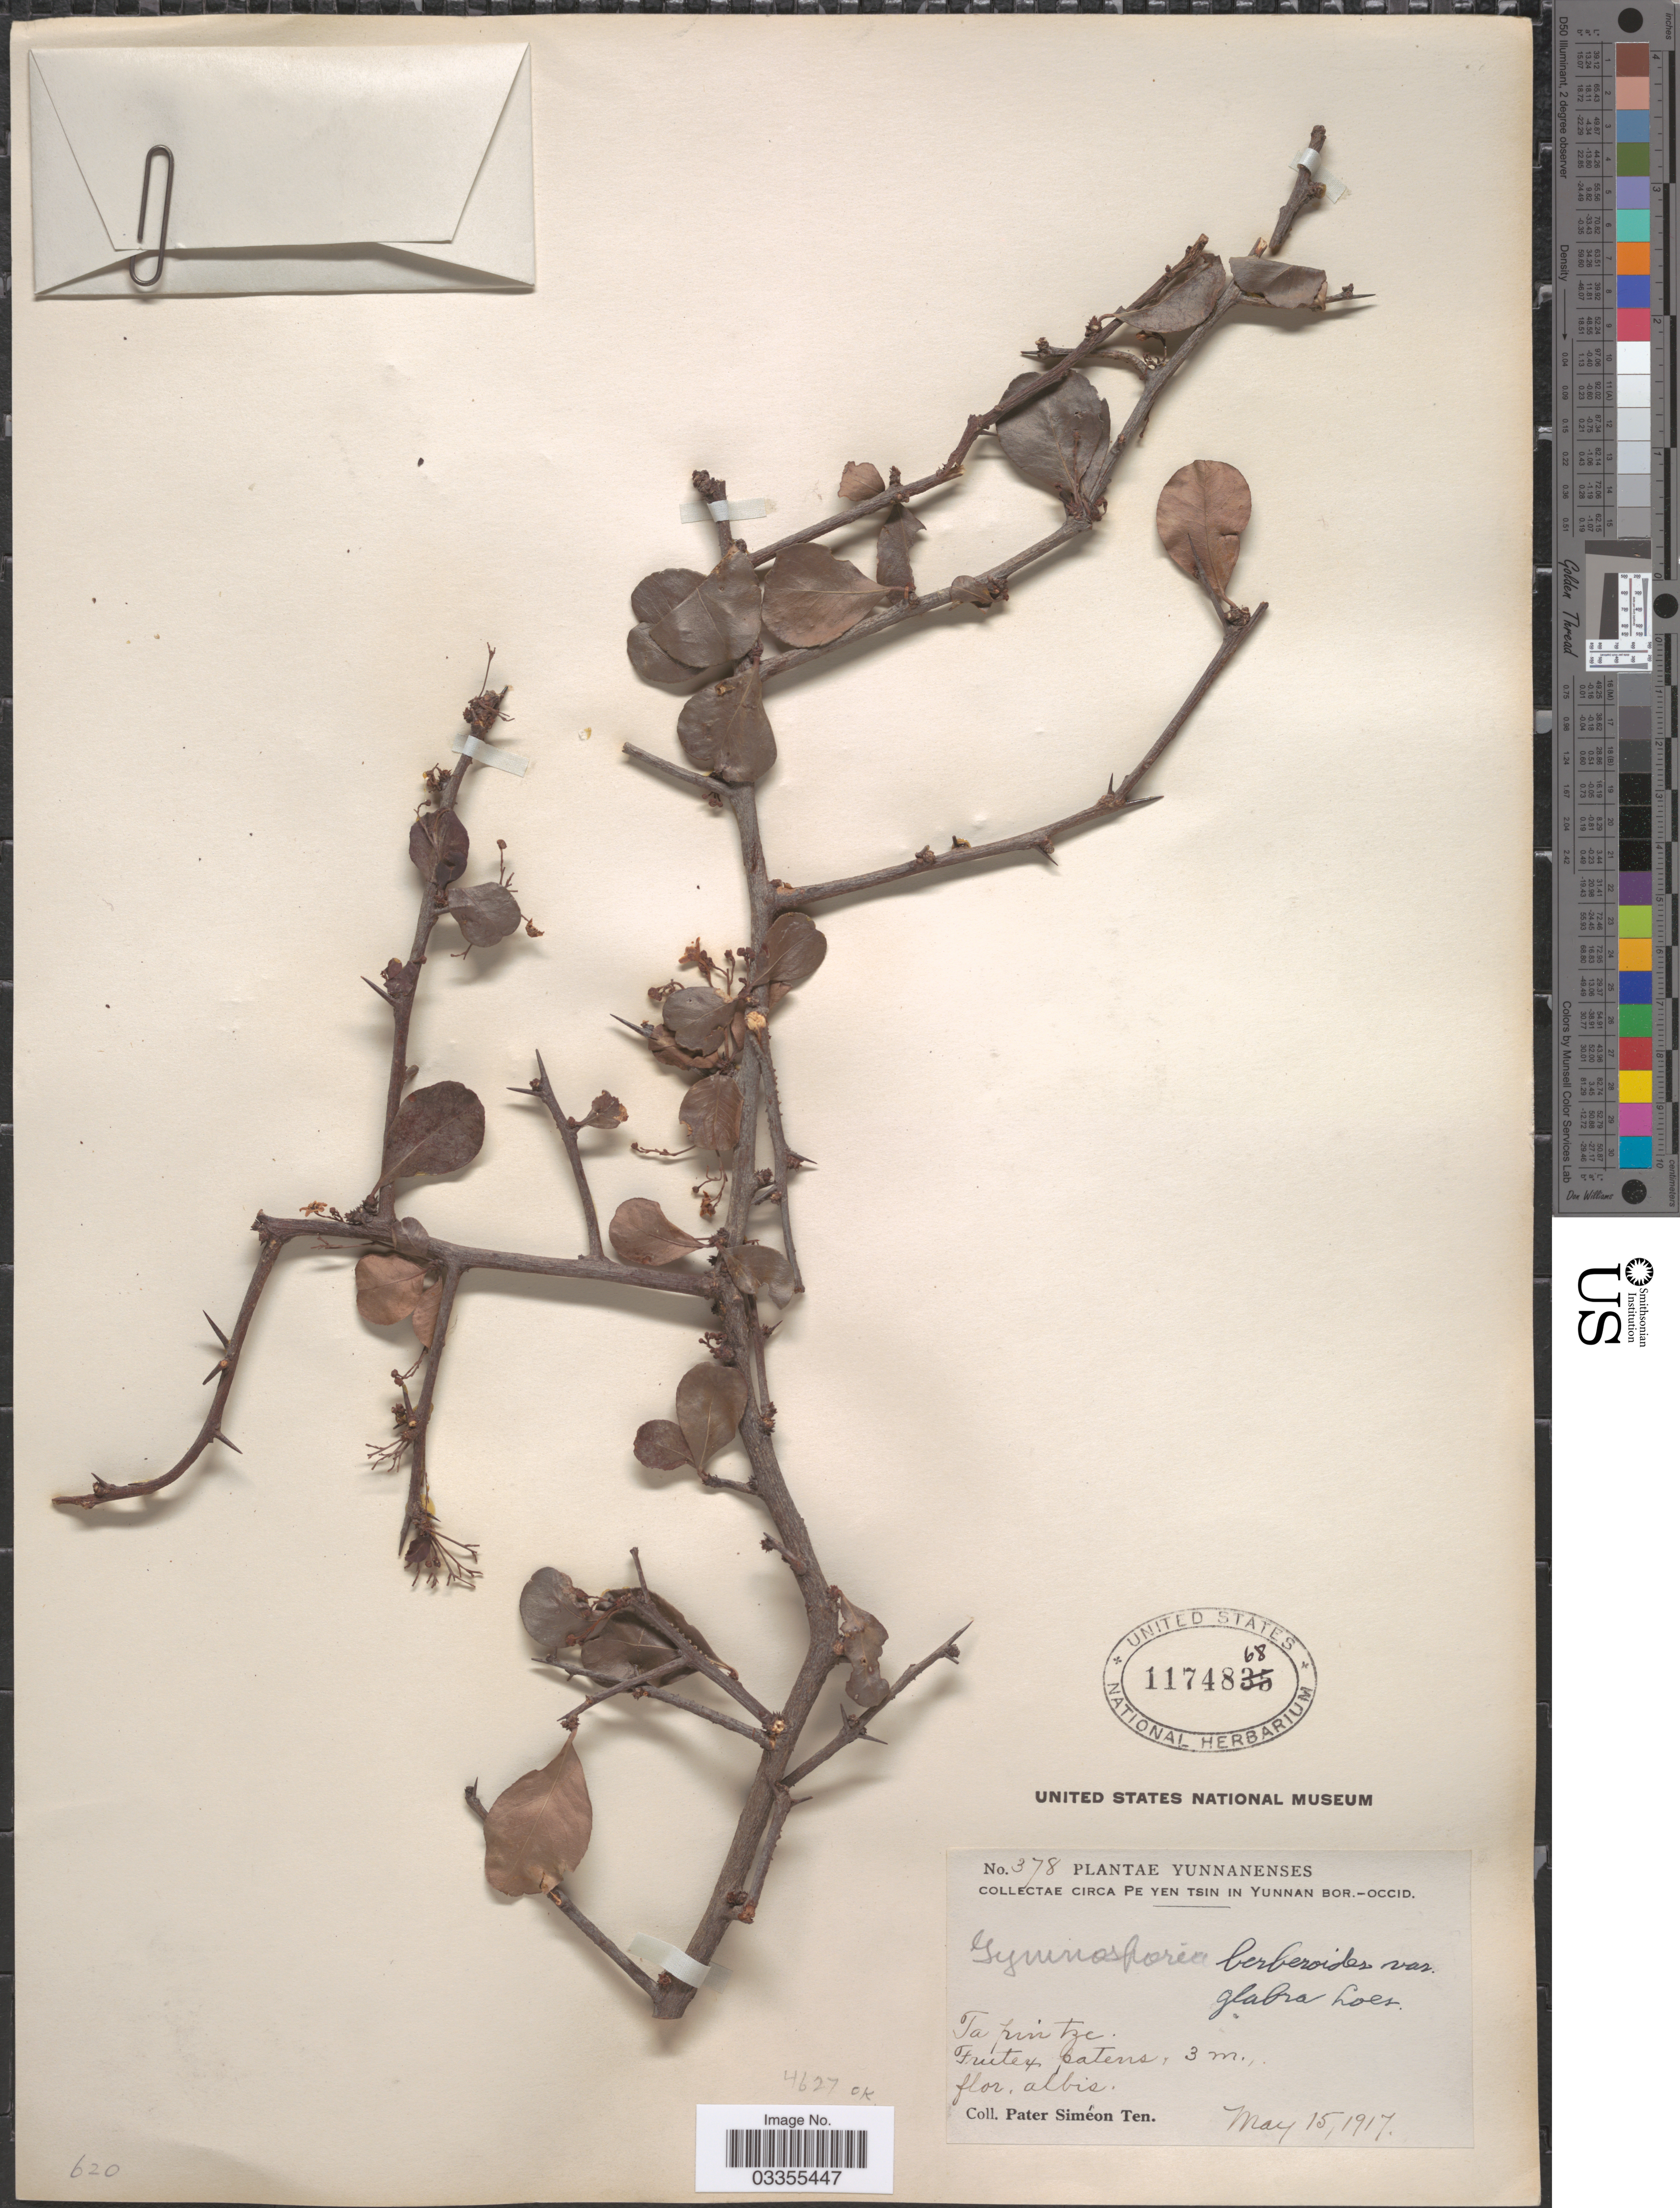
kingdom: Plantae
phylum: Tracheophyta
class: Magnoliopsida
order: Celastrales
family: Celastraceae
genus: Gymnosporia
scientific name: Gymnosporia berberoides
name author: W.W. Sm.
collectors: P. S. Ten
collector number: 378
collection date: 1917-05-15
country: China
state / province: Yunnan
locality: Circa Pe Yen Tsin in Yunnan Bor.-Occid. Ta Pin Tsze.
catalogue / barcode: US 1174868